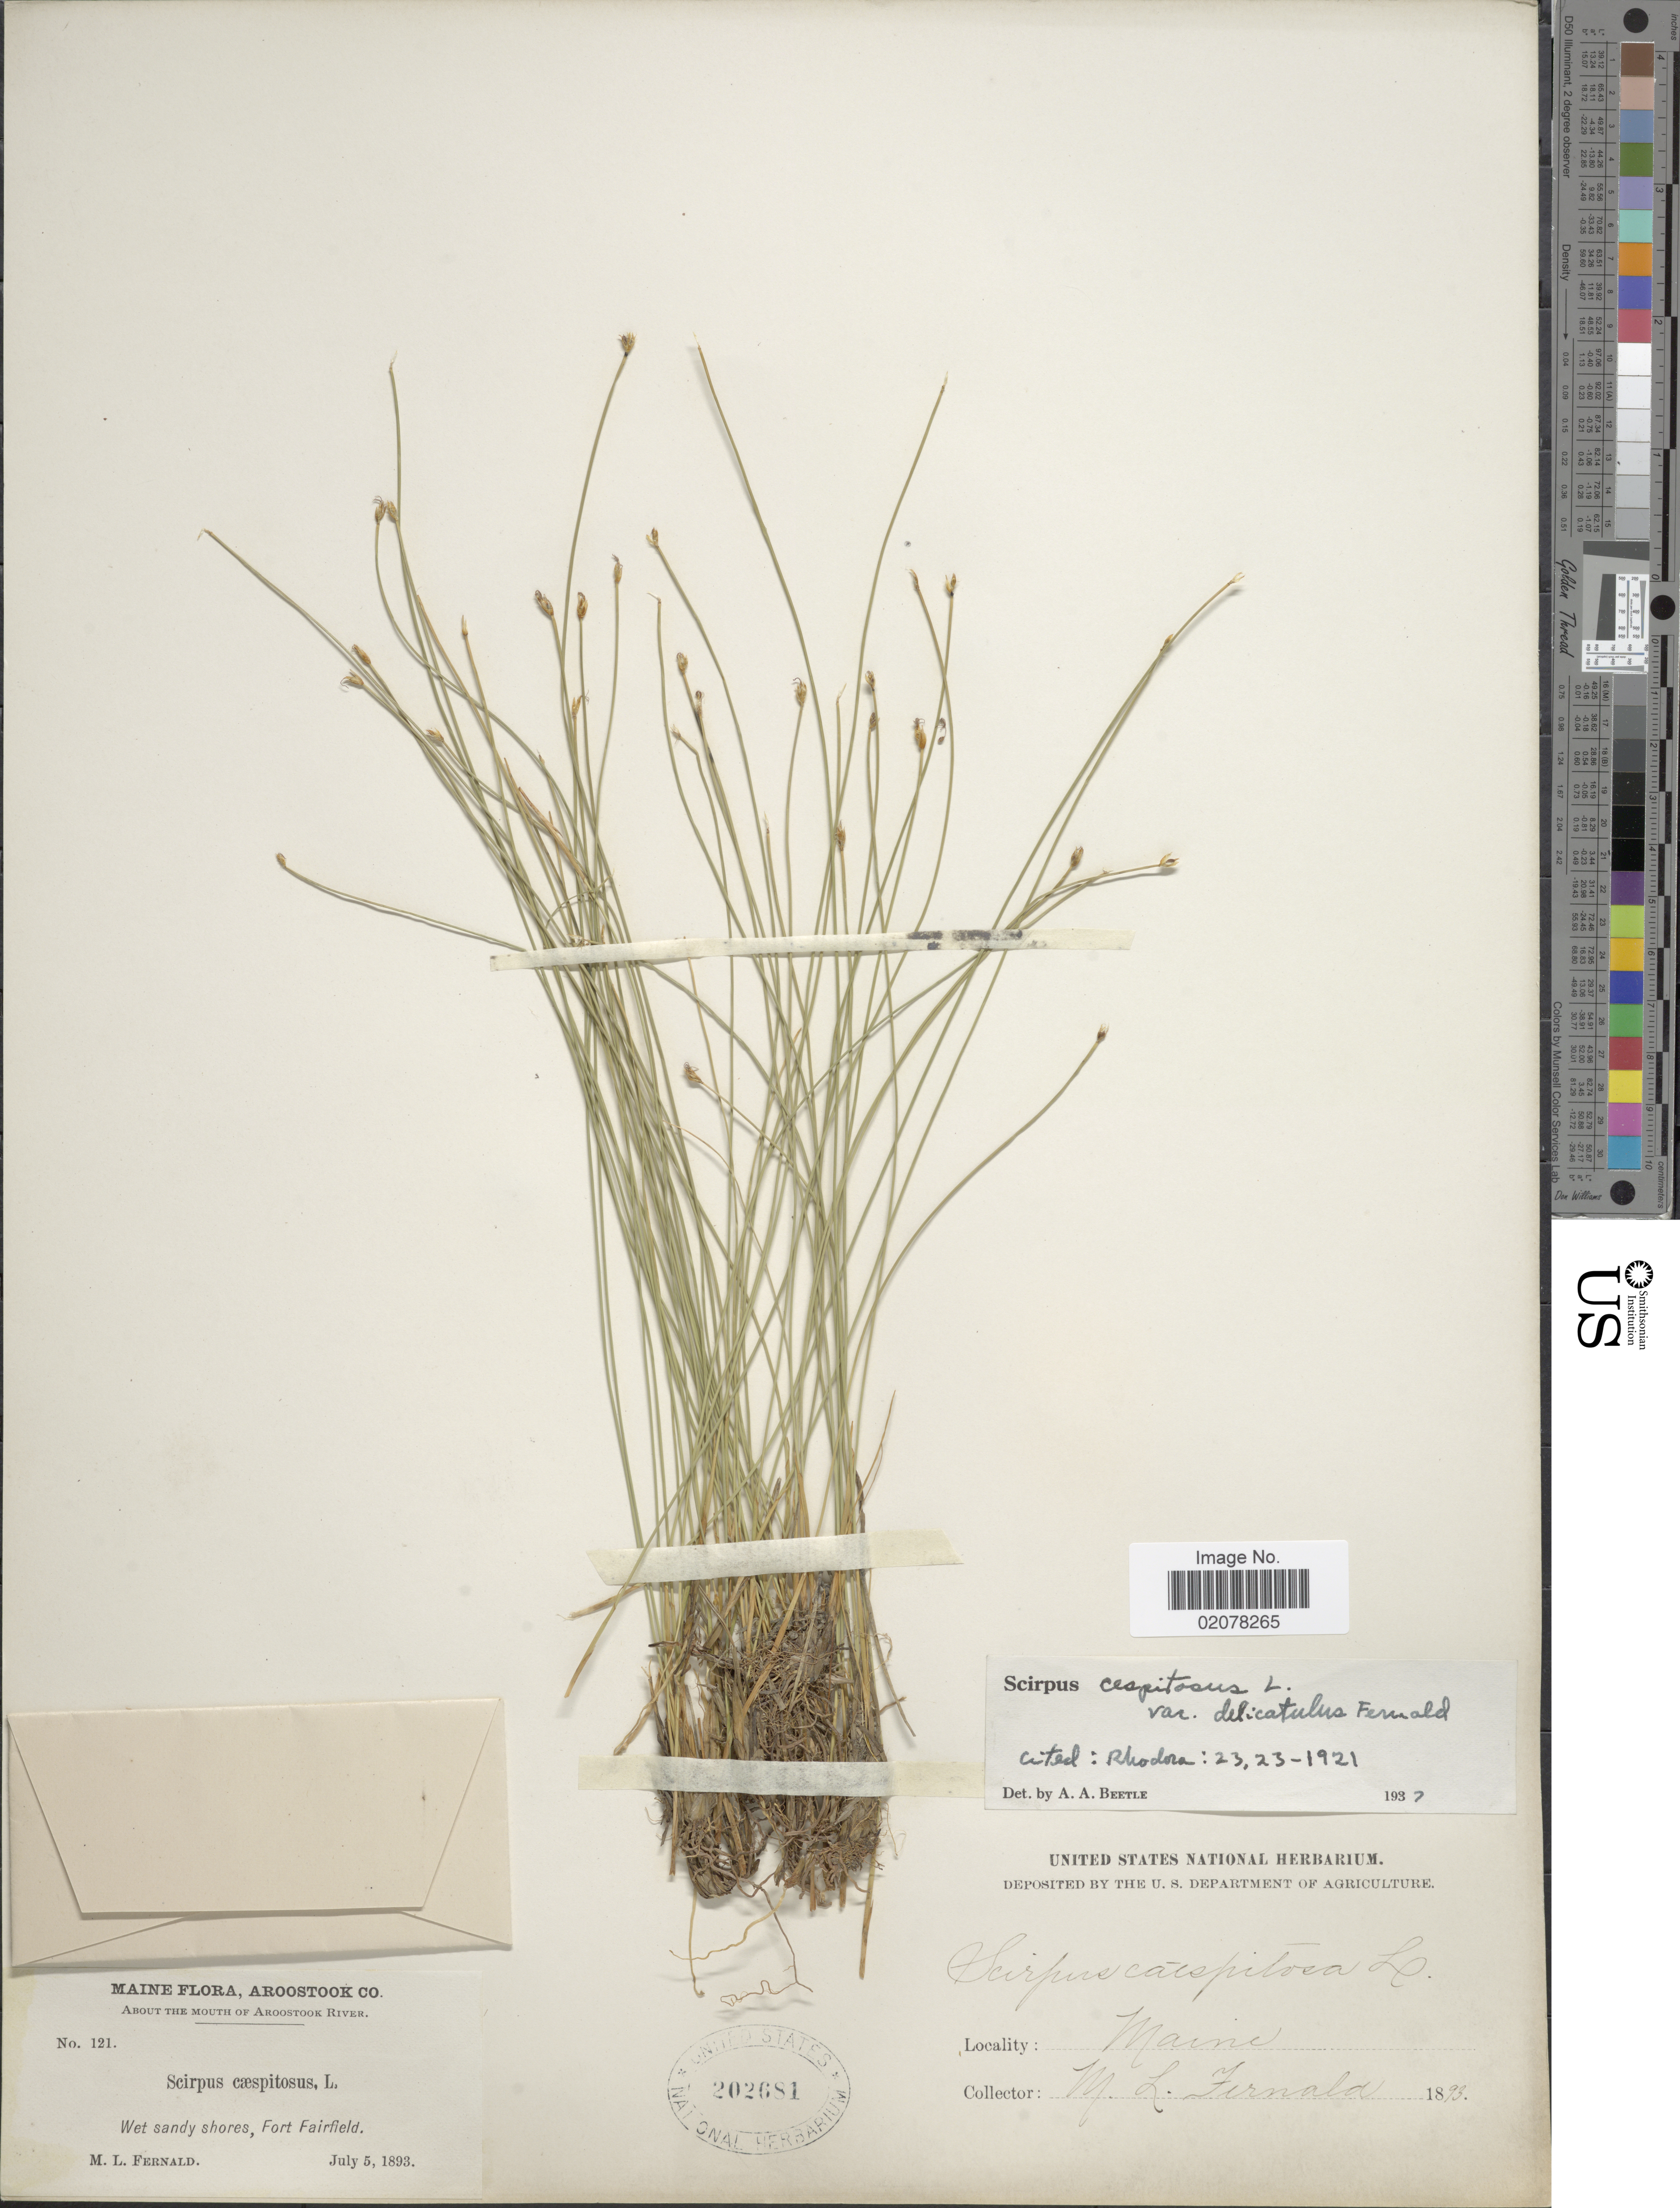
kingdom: Plantae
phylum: Tracheophyta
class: Liliopsida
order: Poales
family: Cyperaceae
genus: Trichophorum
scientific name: Trichophorum cespitosum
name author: (L.) Hartm.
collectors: M. L. Fernald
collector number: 121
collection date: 1893-07-05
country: United States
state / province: Maine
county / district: Aroostook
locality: about the Mouth of Aroostook River, wet sandy shore, Fort Fairfield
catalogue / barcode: US 202681